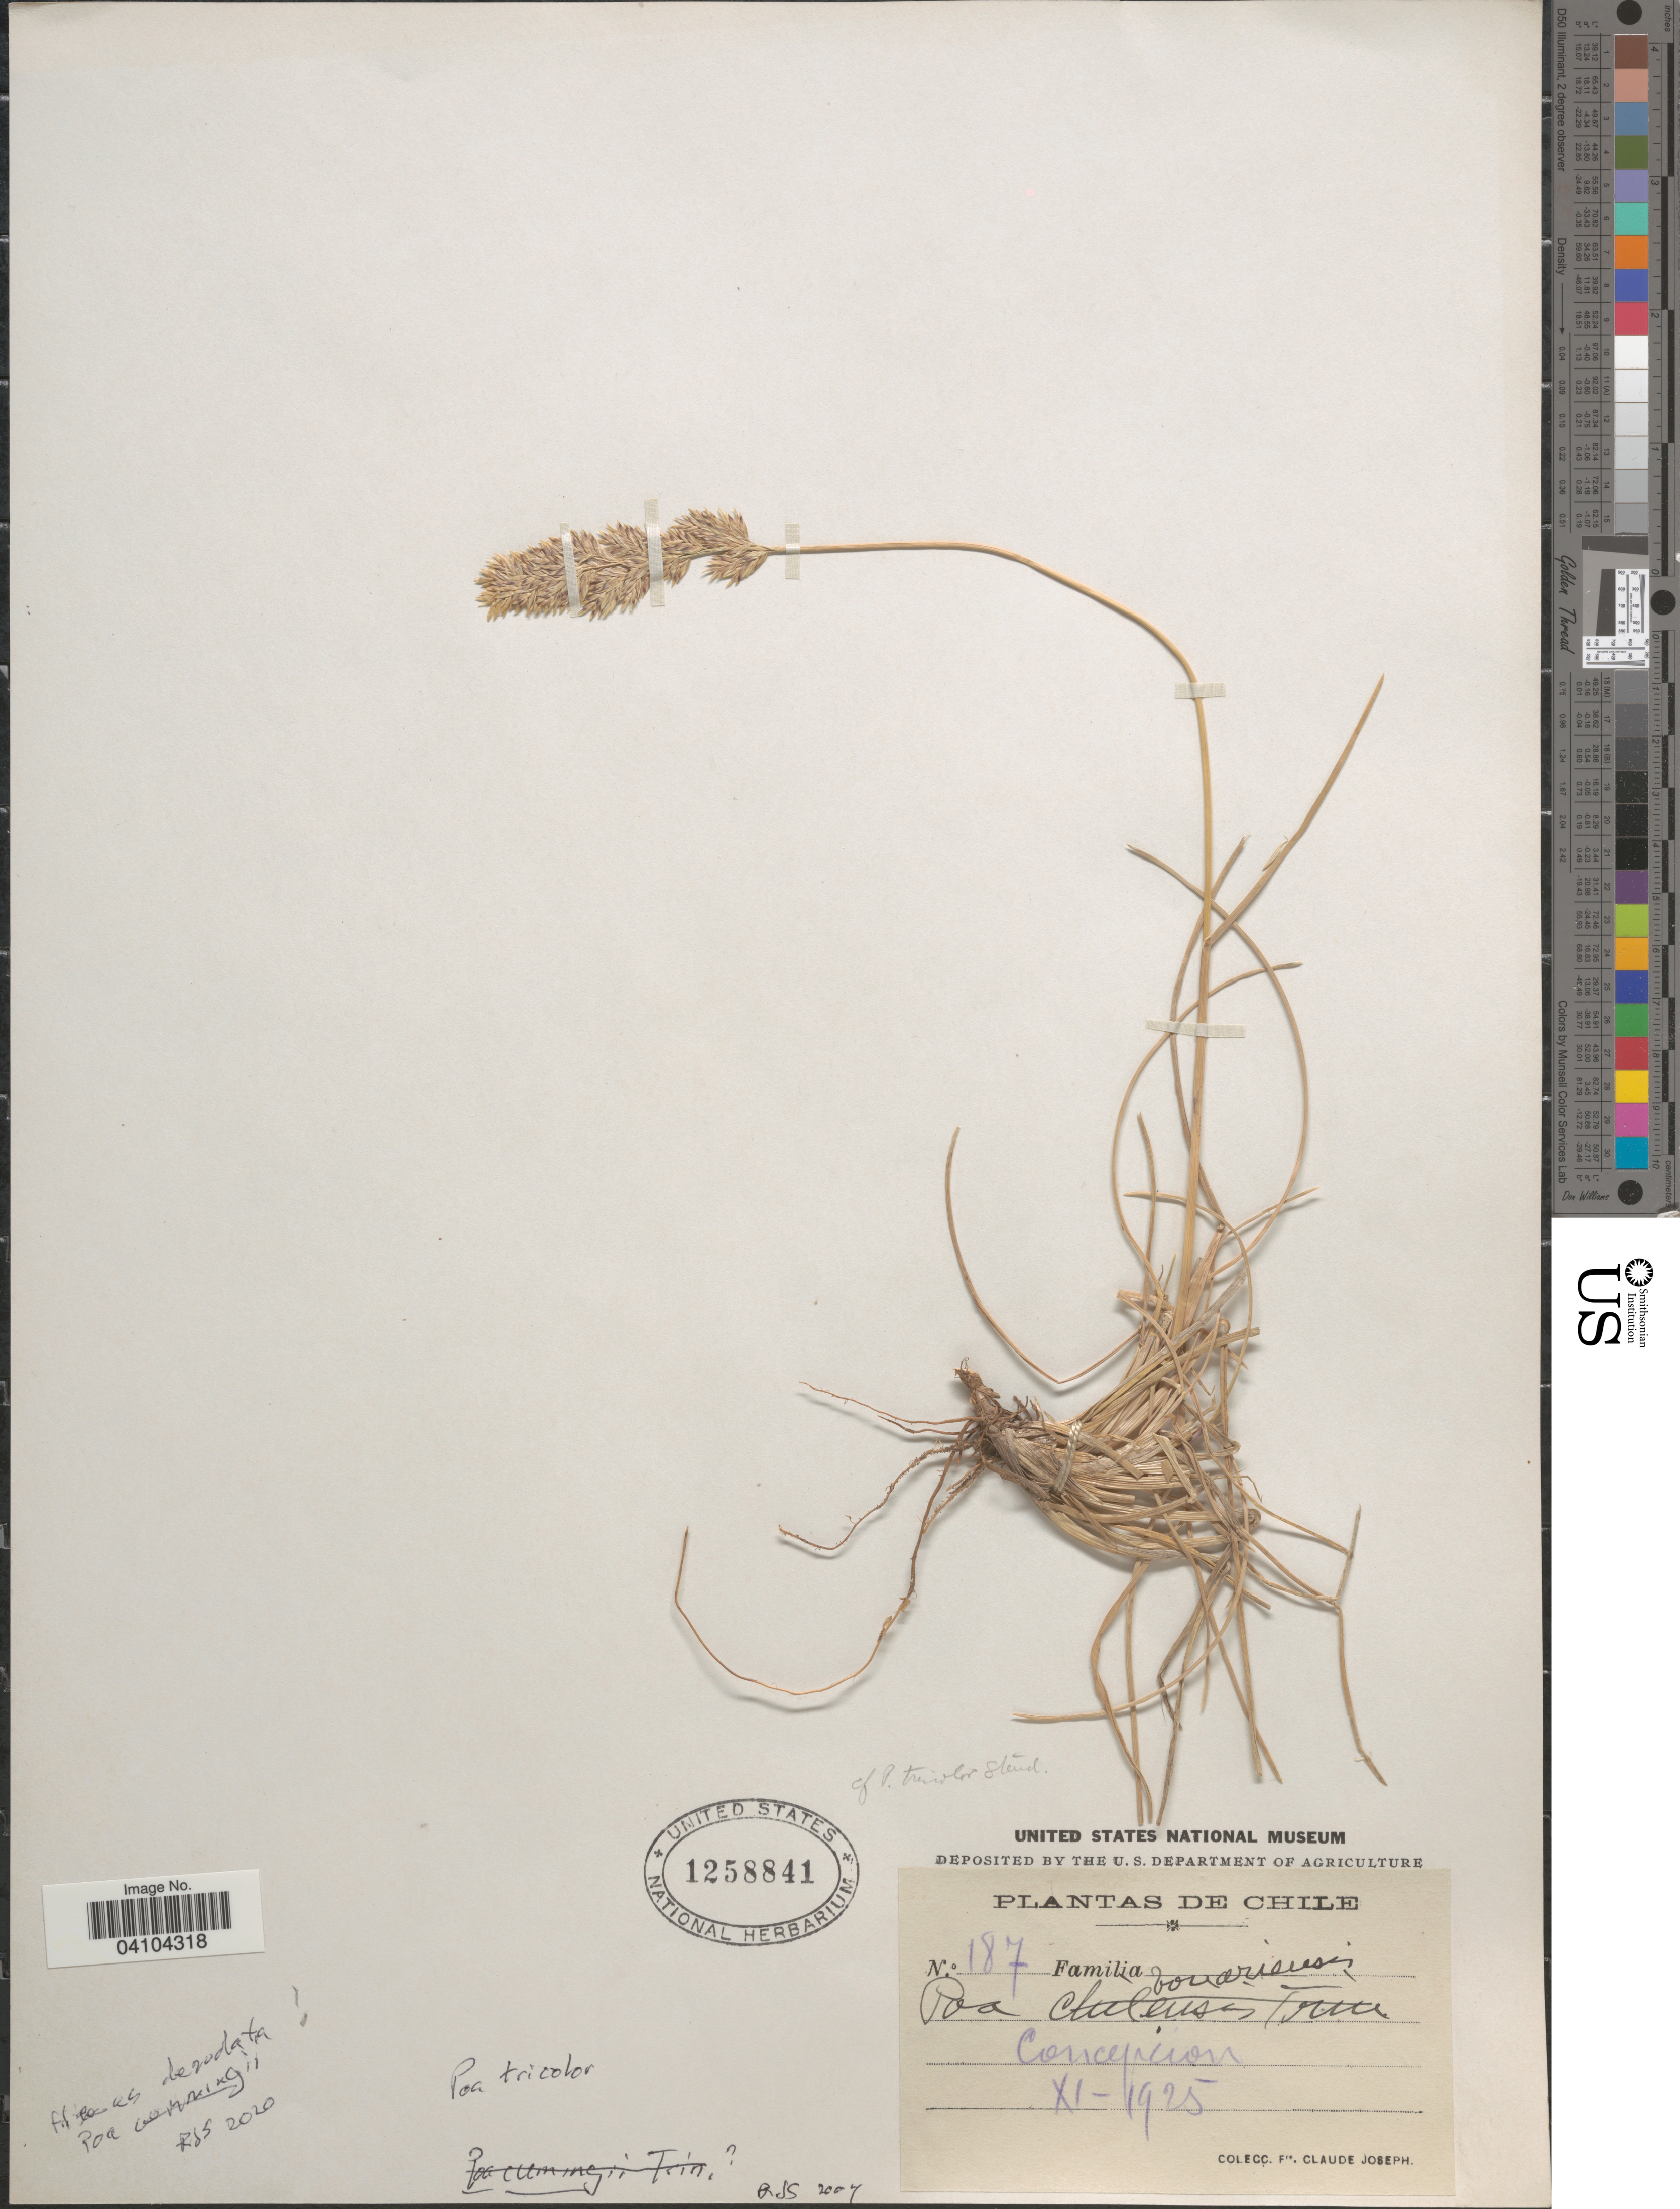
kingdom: Plantae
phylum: Tracheophyta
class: Liliopsida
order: Poales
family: Poaceae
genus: Poa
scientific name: Poa dentata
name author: Torr.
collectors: Frere Claude Joseph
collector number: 187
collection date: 1925-11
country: Chile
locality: Concepcion.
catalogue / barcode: US 1258841